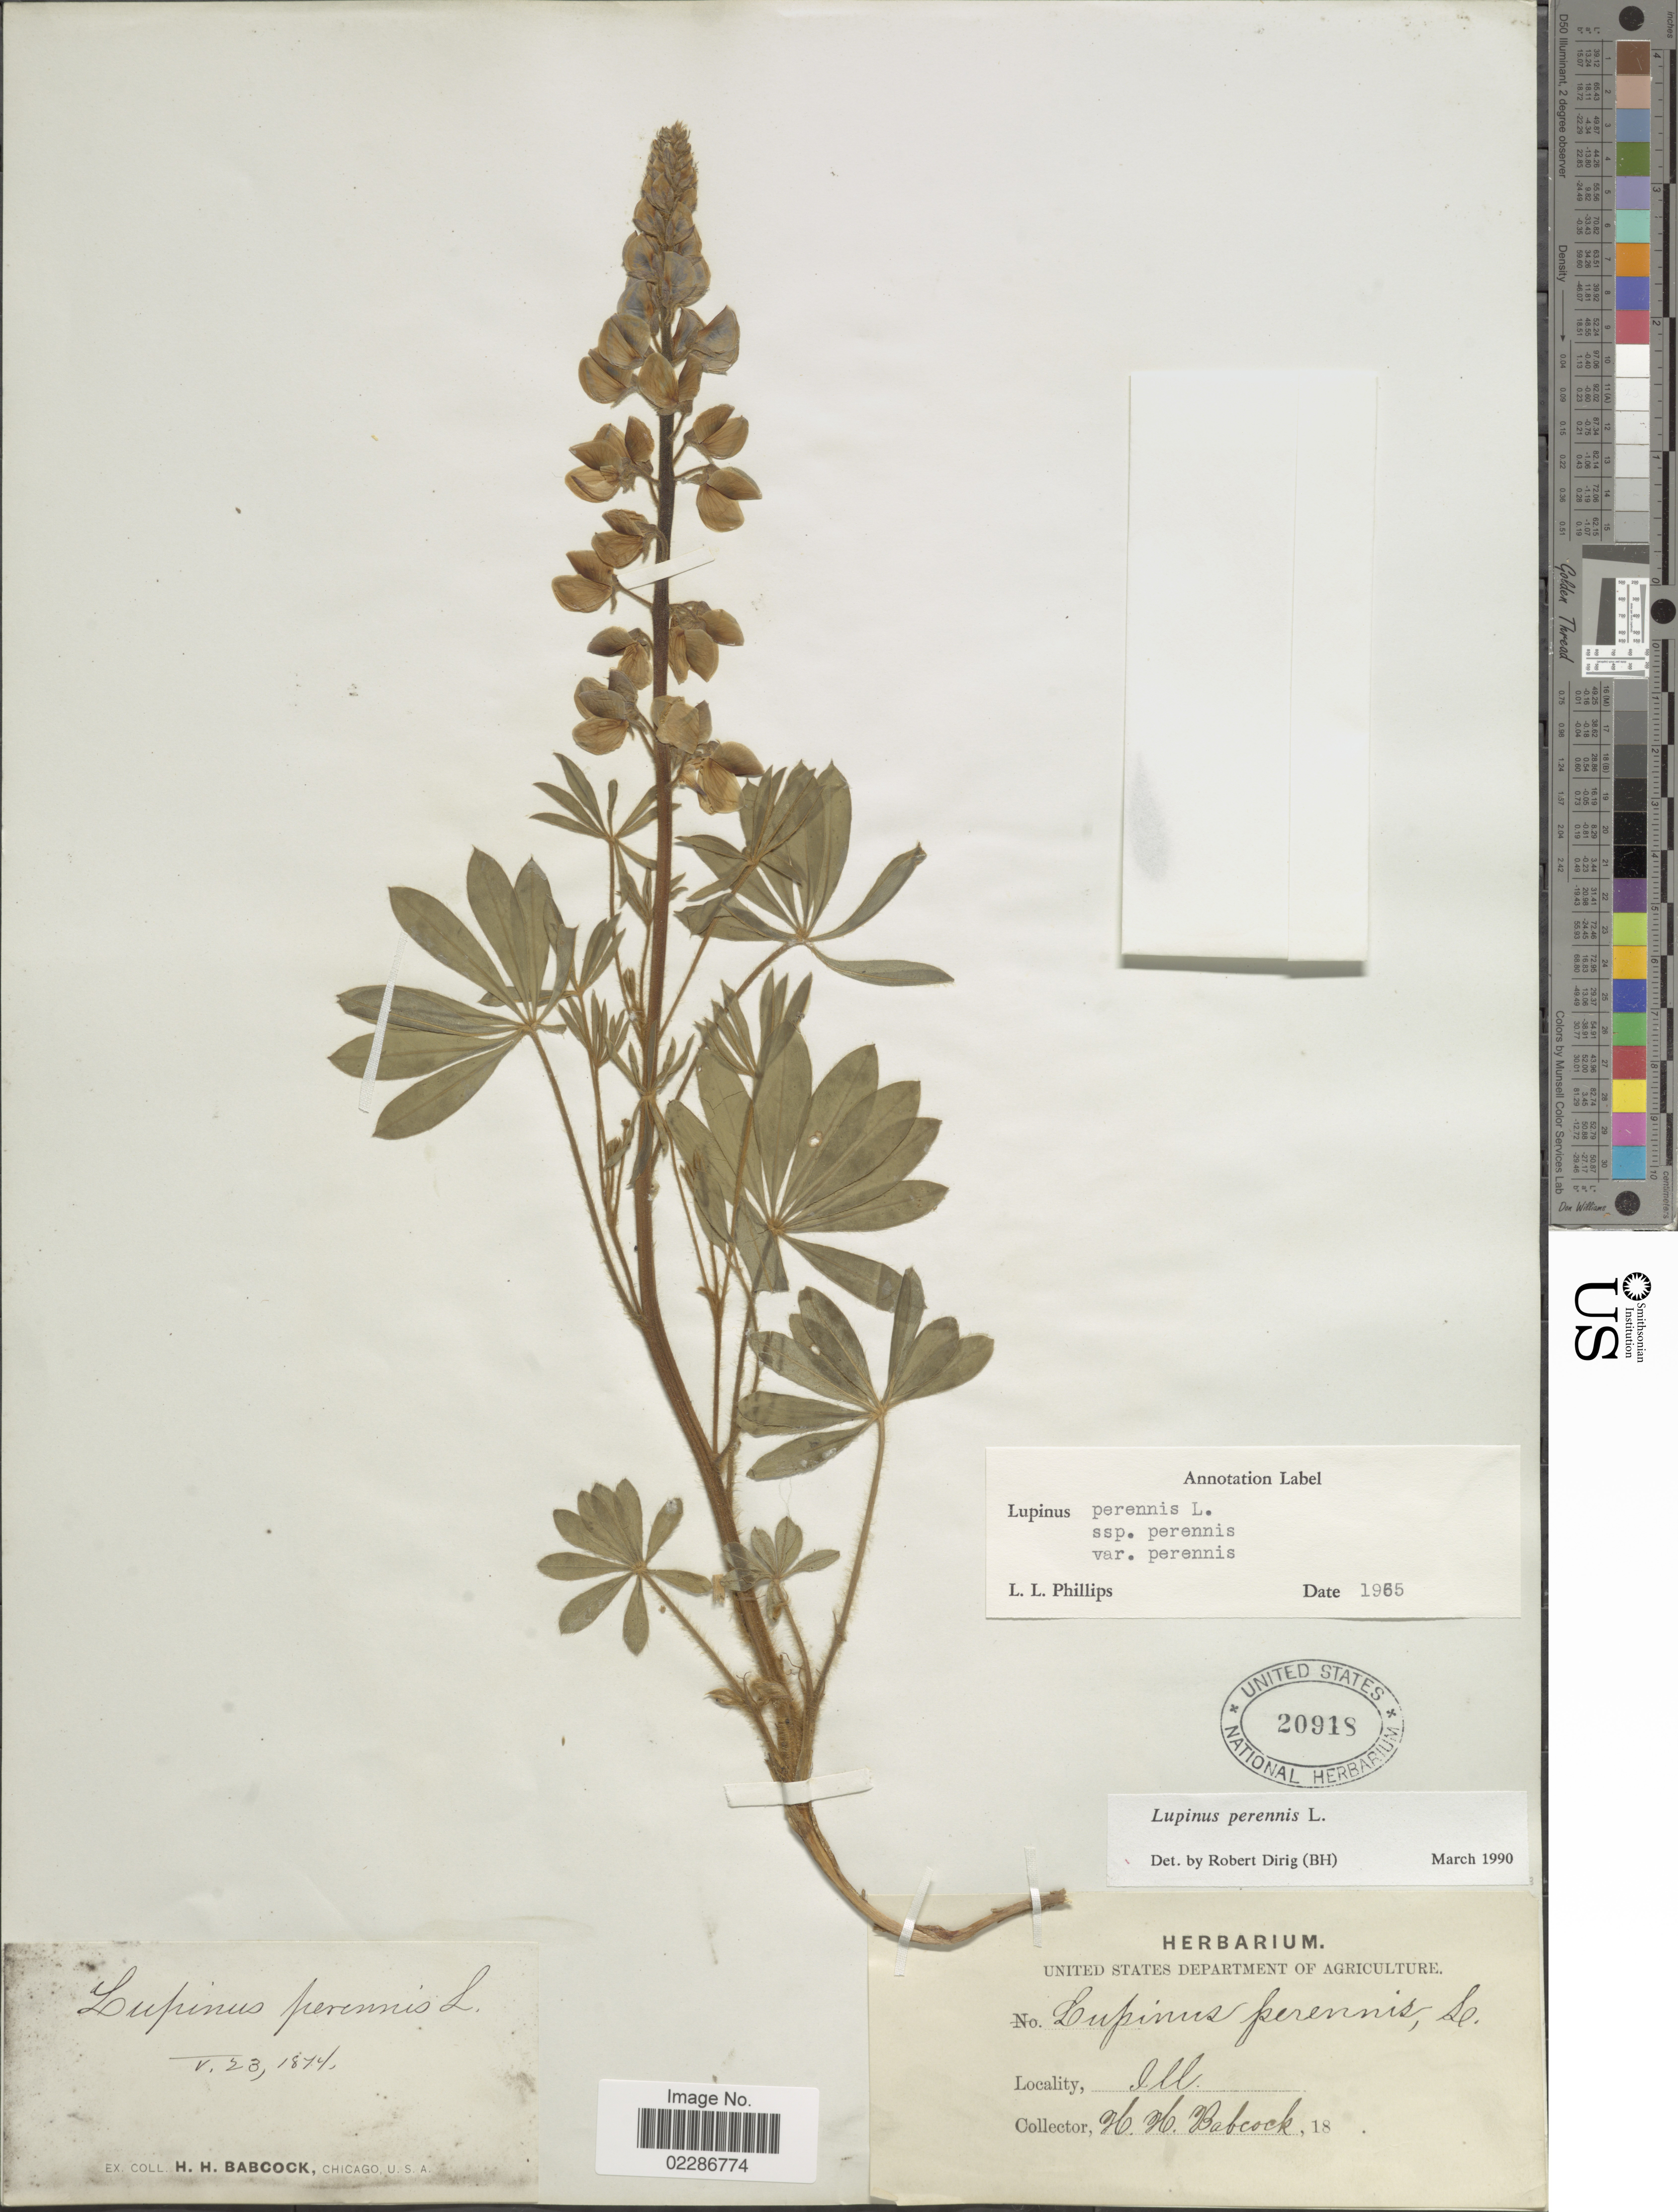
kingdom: Plantae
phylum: Tracheophyta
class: Magnoliopsida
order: Fabales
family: Fabaceae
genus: Lupinus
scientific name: Lupinus perennis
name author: L.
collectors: H. Babcock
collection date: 1877-05-23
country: United States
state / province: Illinois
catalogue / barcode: US 20918